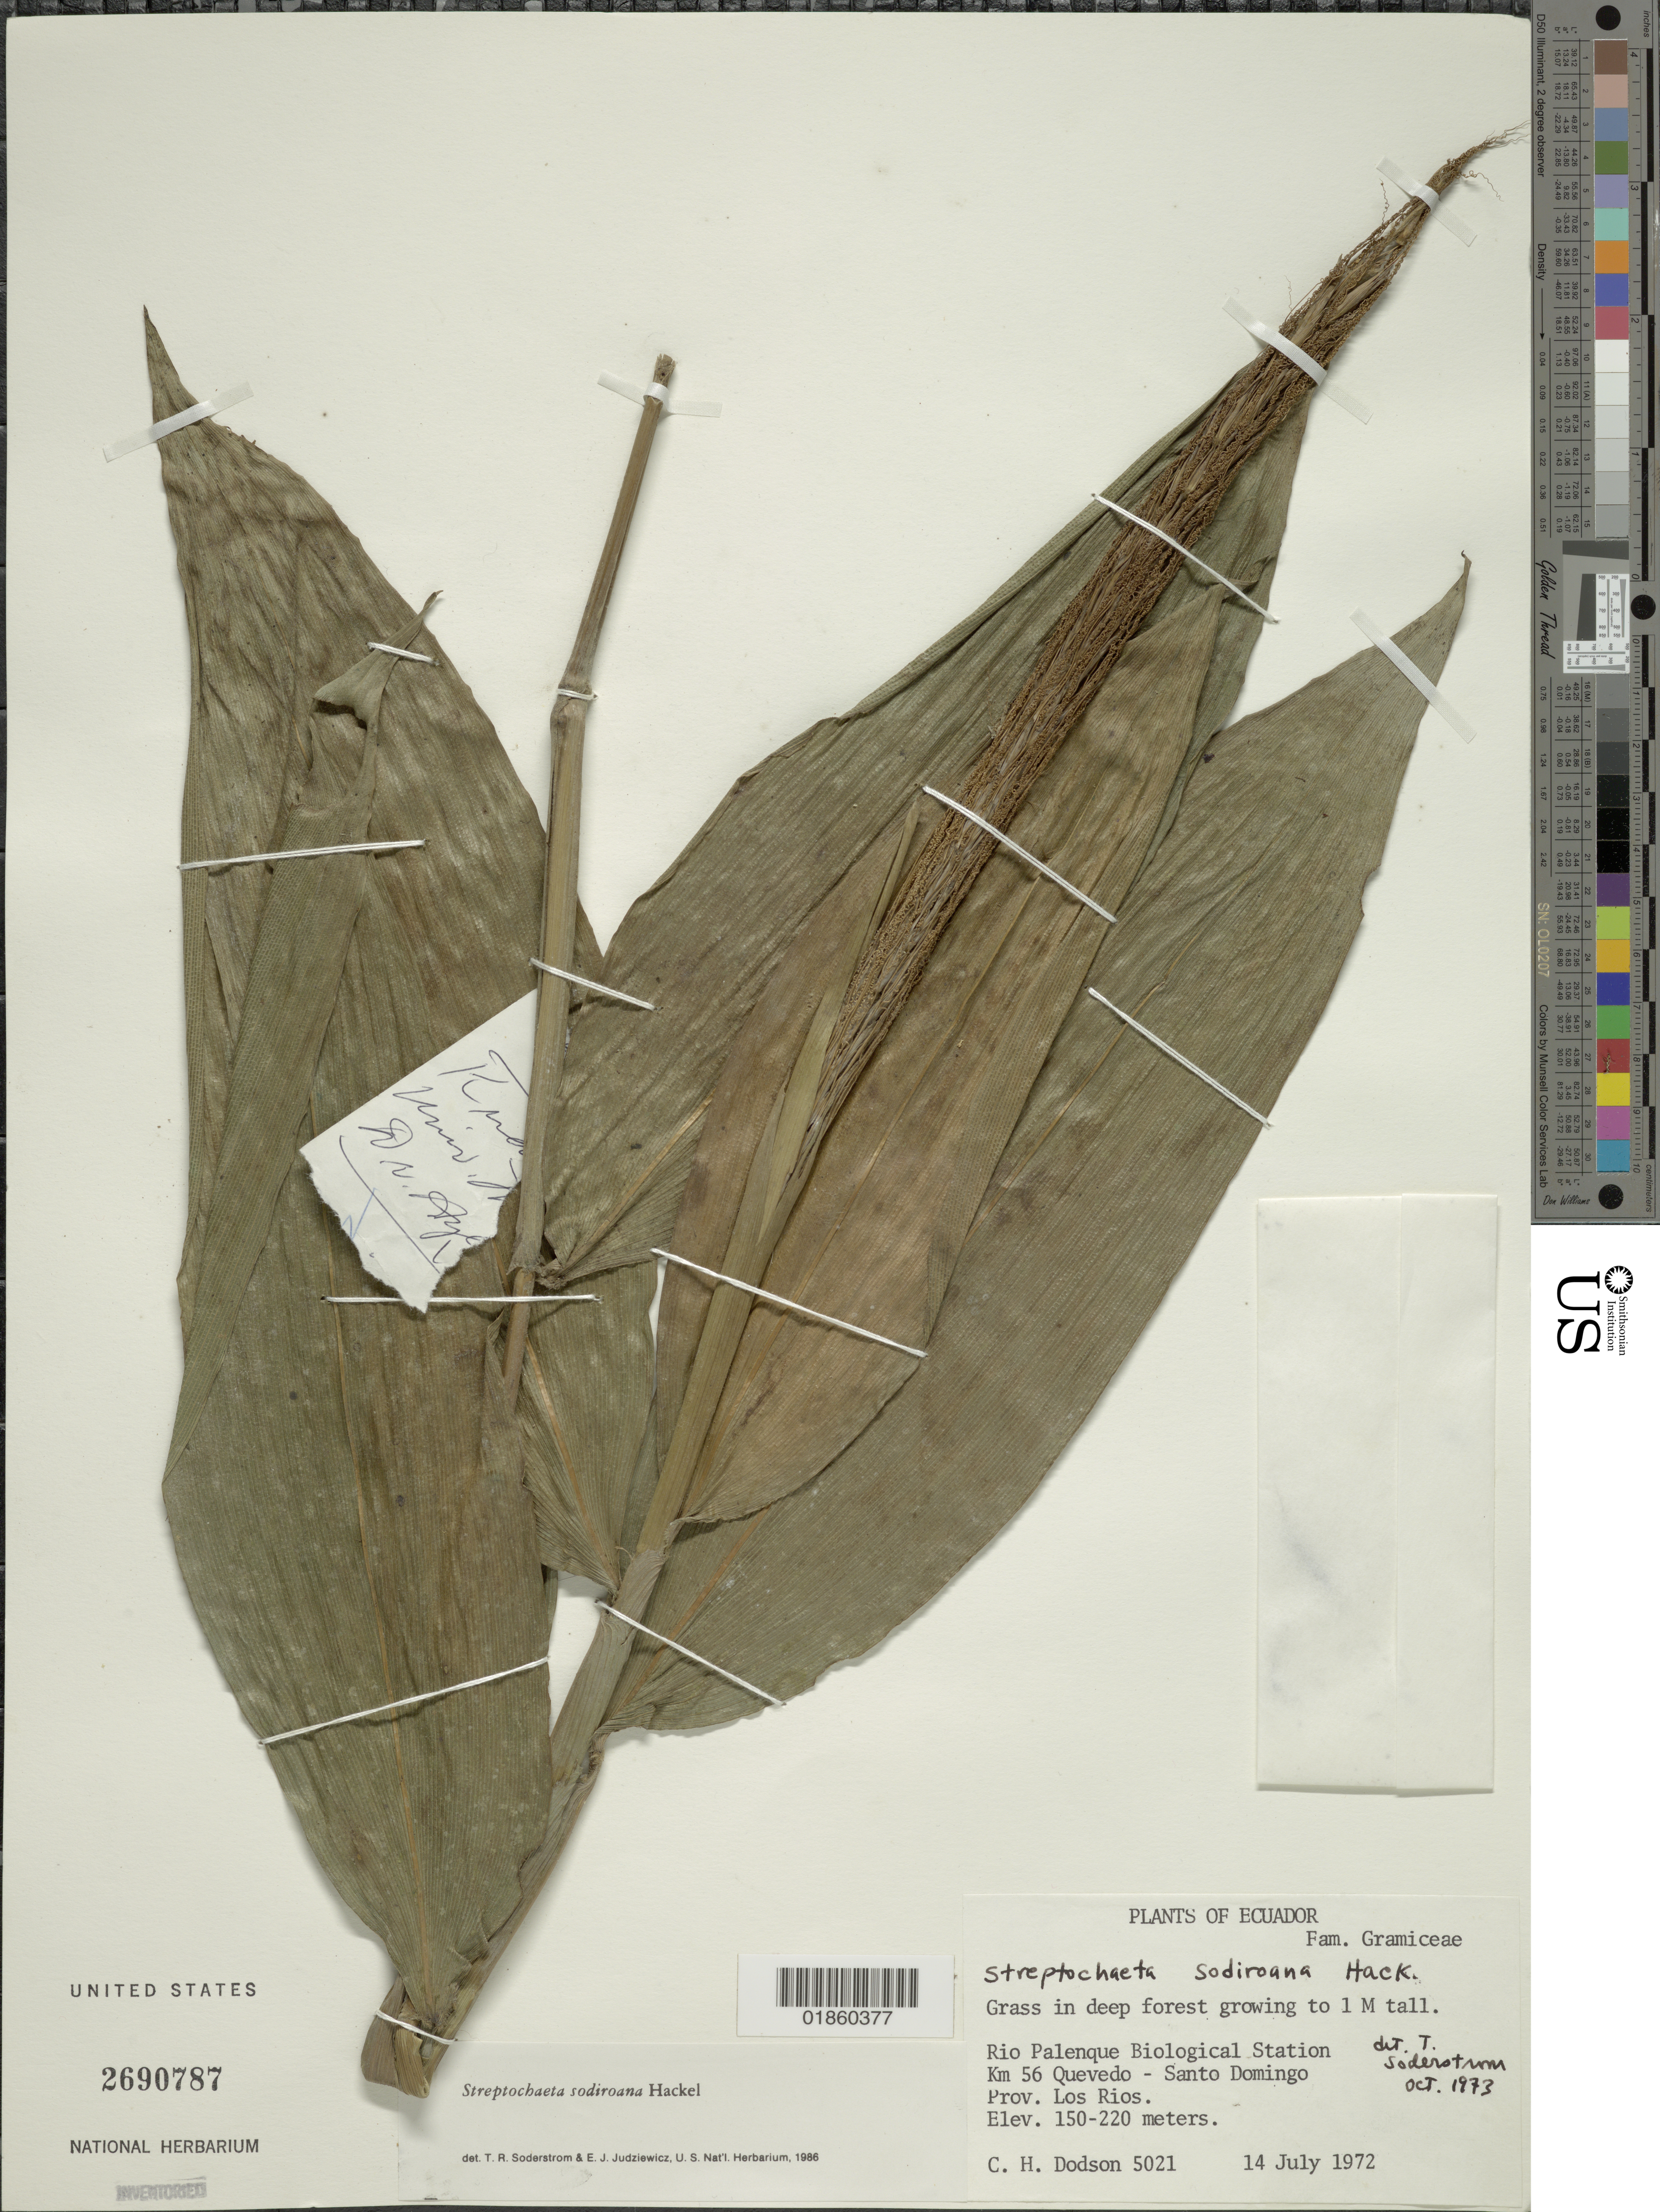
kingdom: Plantae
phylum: Tracheophyta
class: Liliopsida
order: Poales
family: Poaceae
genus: Streptochaeta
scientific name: Streptochaeta sodiroana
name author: Hack.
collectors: C. H. Dodson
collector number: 5021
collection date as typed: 14 Jul 1972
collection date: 1972-07-14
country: Ecuador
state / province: Los Ríos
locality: Santo Domingo, Rio palenque Biological Station.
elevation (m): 150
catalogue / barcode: US 2690787